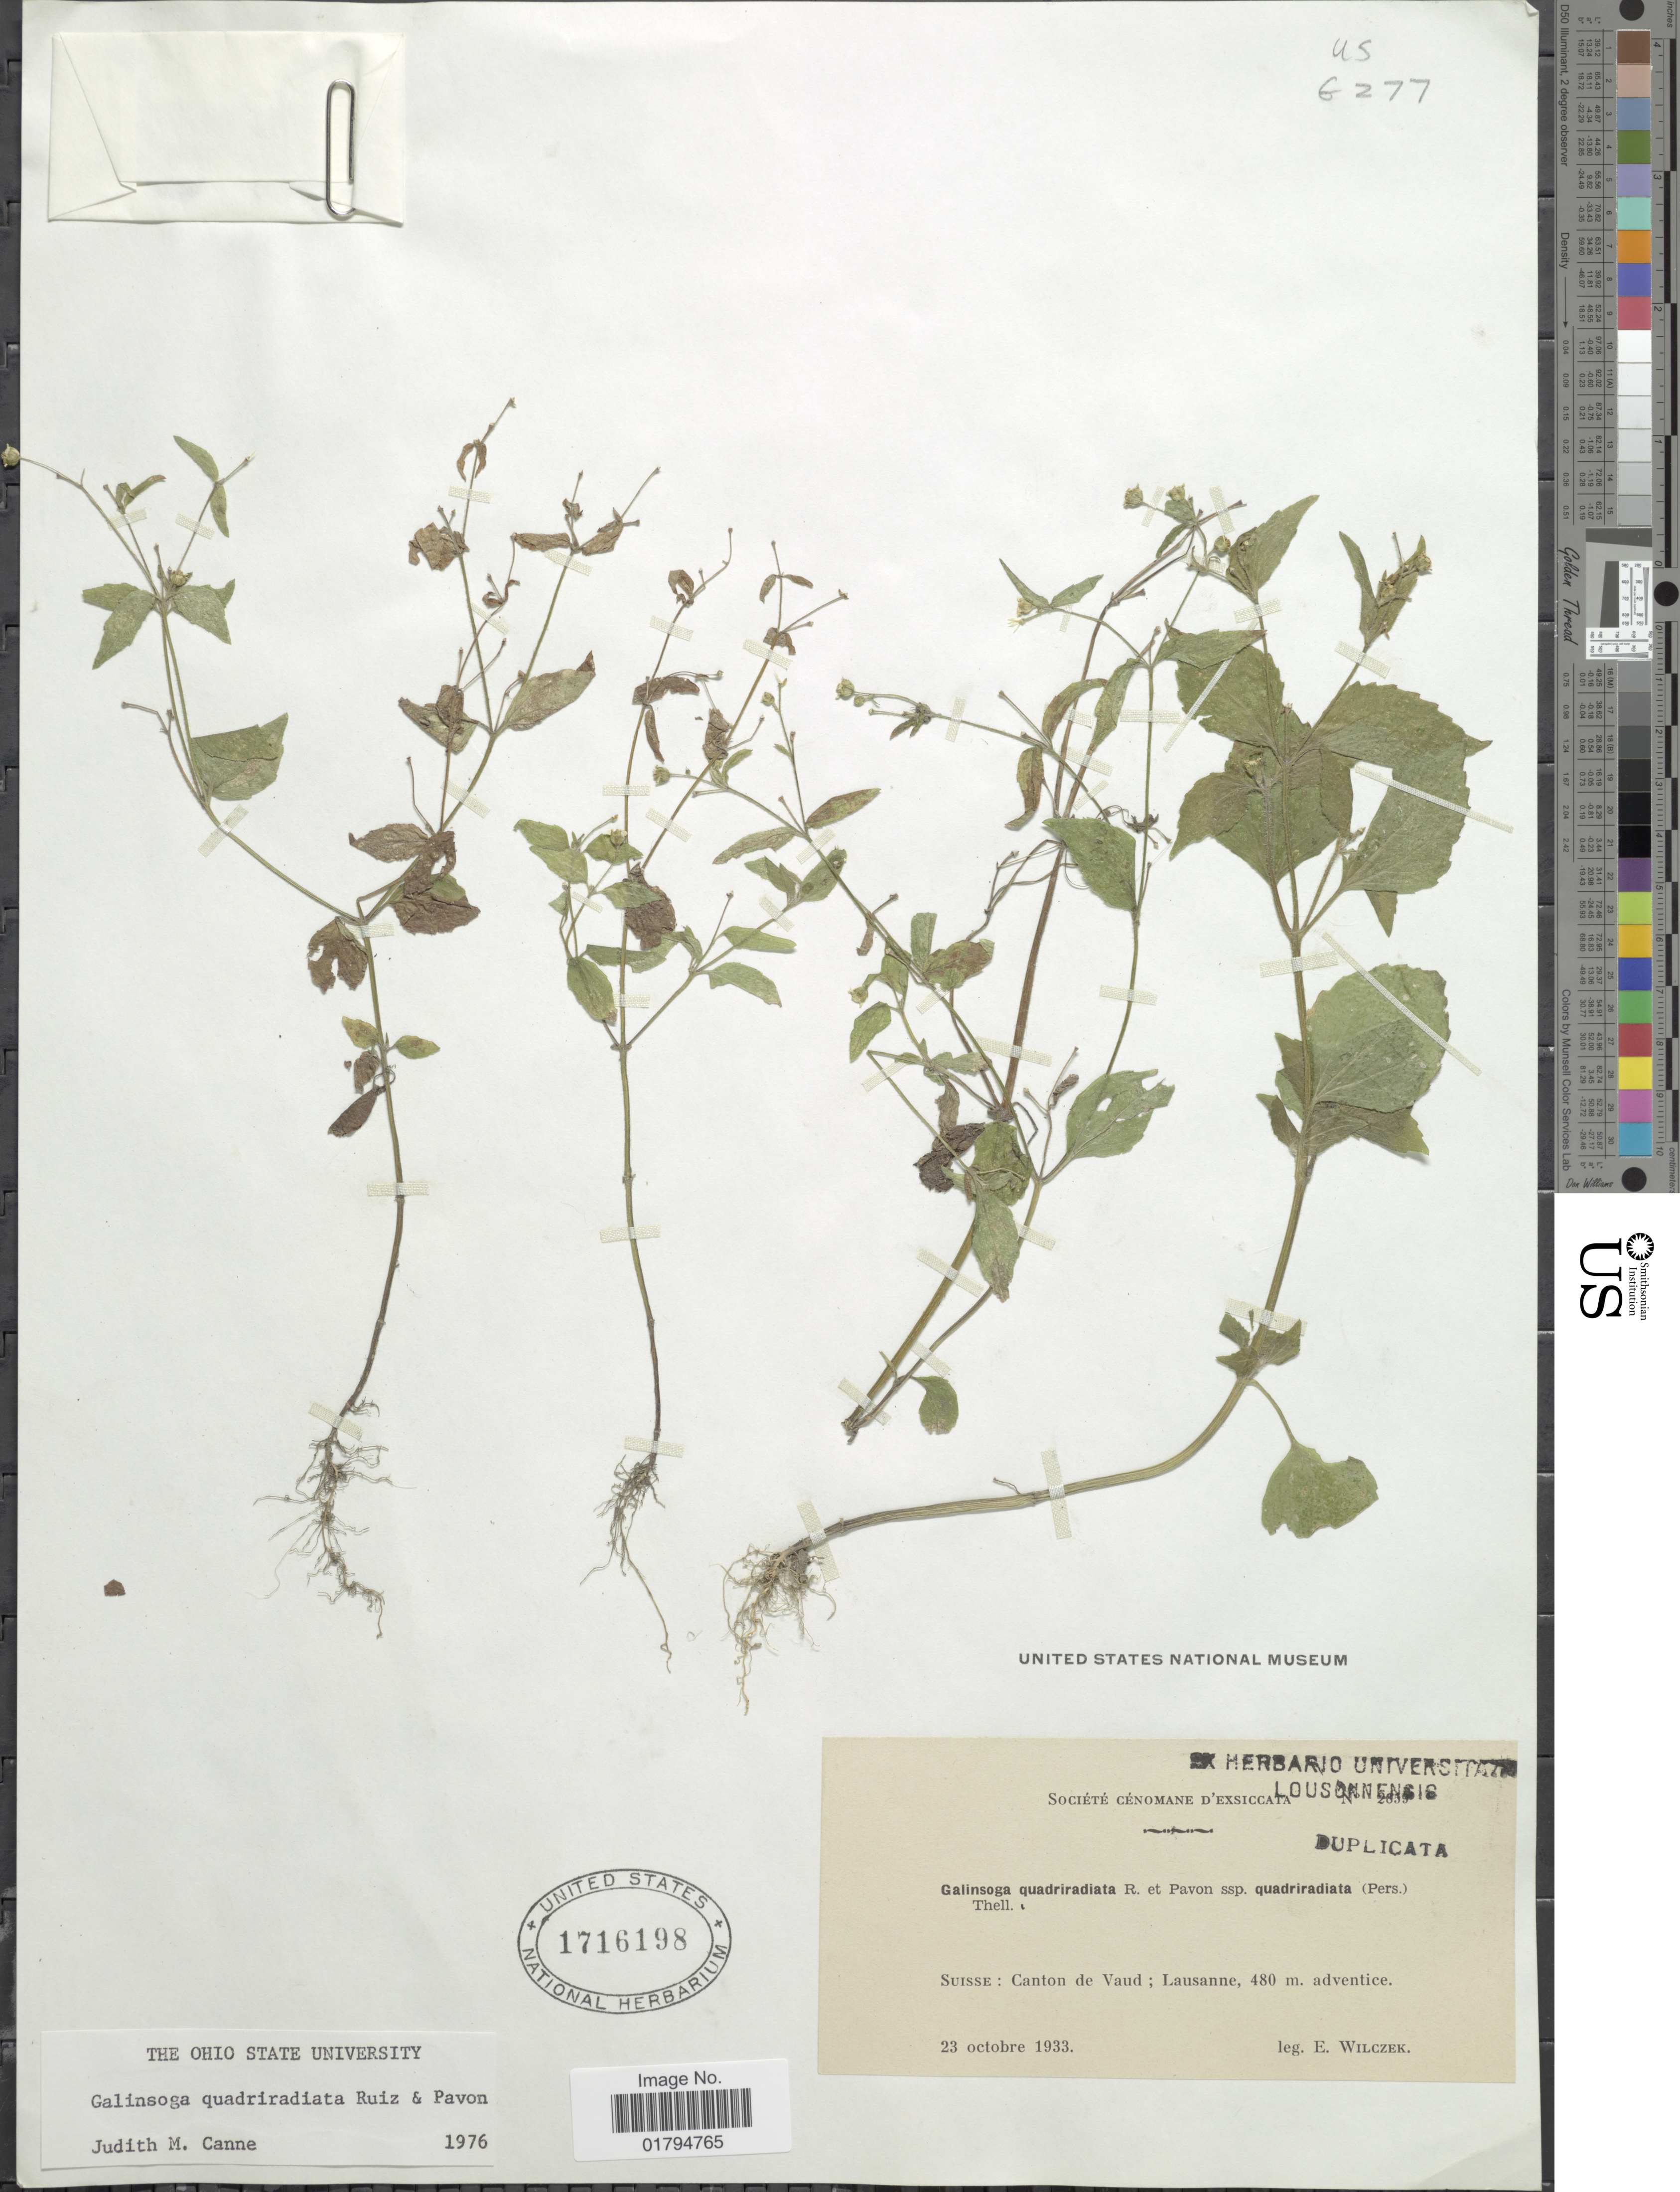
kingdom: Plantae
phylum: Tracheophyta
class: Magnoliopsida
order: Asterales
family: Asteraceae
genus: Galinsoga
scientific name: Galinsoga quadriradiata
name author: Ruiz & Pav.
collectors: E. Wilczek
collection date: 1933-10-23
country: Switzerland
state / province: Vaud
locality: Lausanne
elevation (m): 480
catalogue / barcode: US 1716198